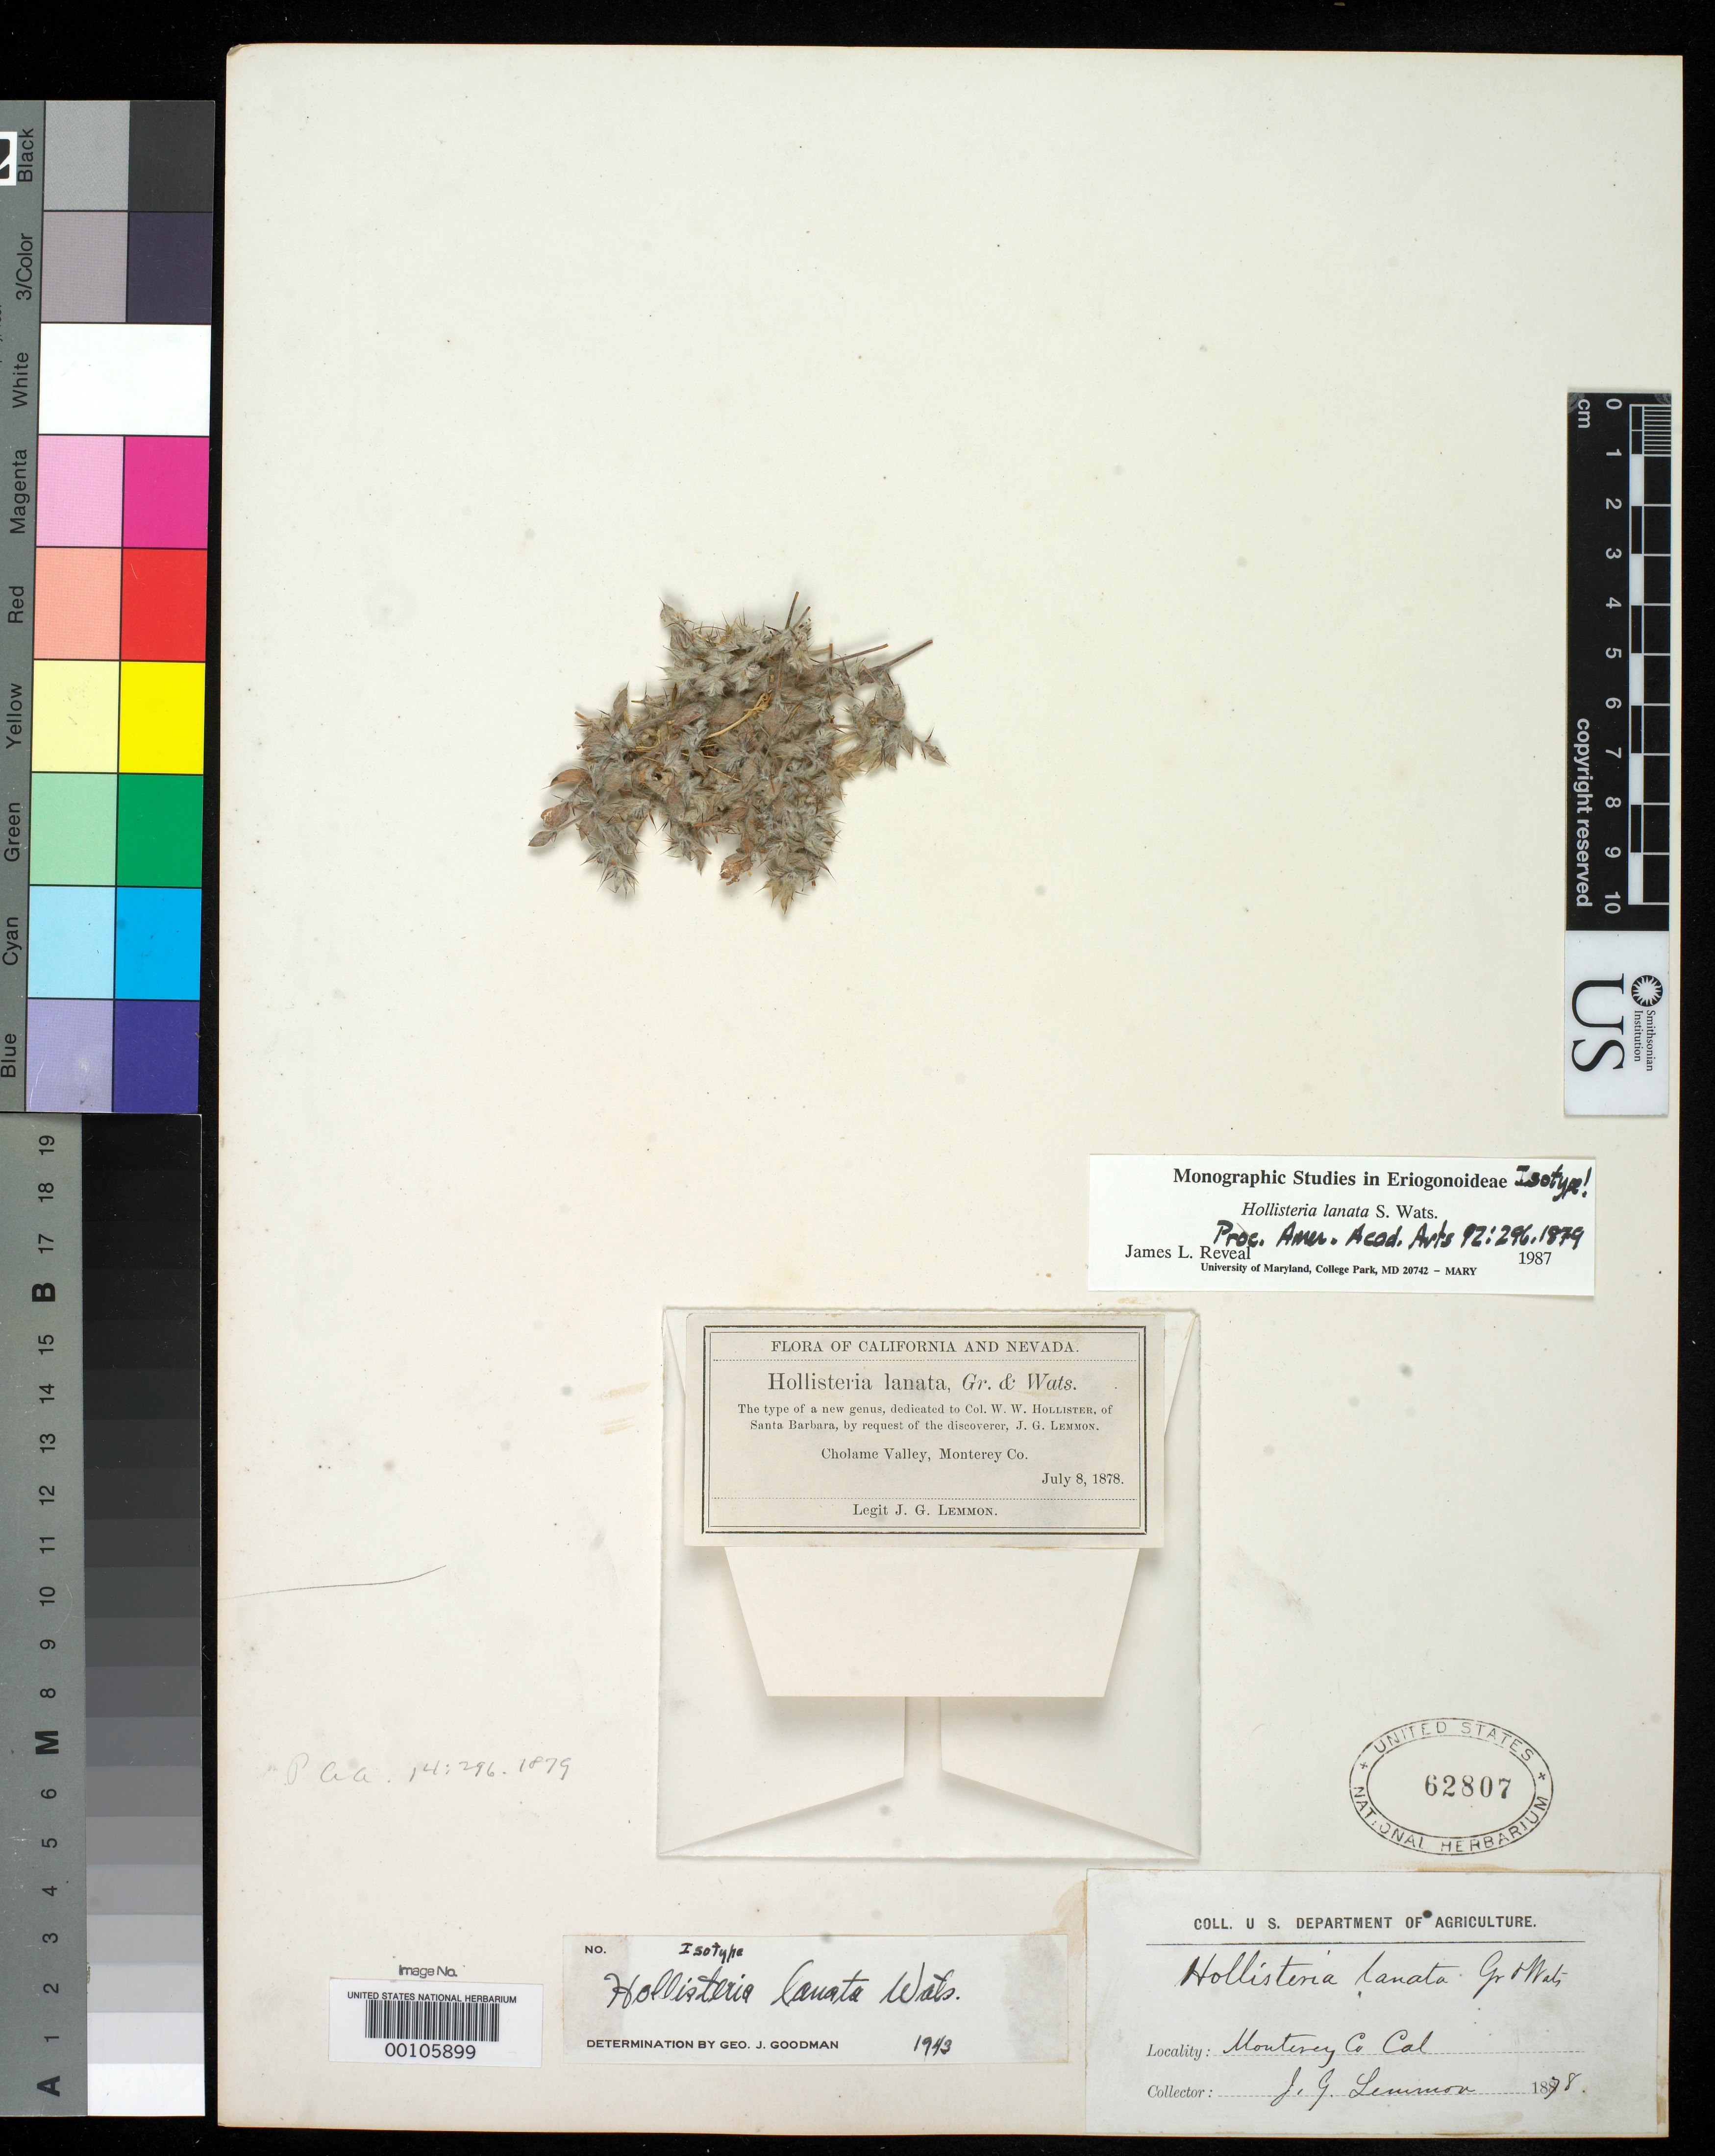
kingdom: Plantae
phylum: Tracheophyta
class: Magnoliopsida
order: Caryophyllales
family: Polygonaceae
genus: Hollisteria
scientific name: Hollisteria lanata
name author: S. Watson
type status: Isotype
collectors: J. G. Lemmon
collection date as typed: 1878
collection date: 1878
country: United States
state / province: California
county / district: Monterey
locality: Cholame Valley.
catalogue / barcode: US 62807